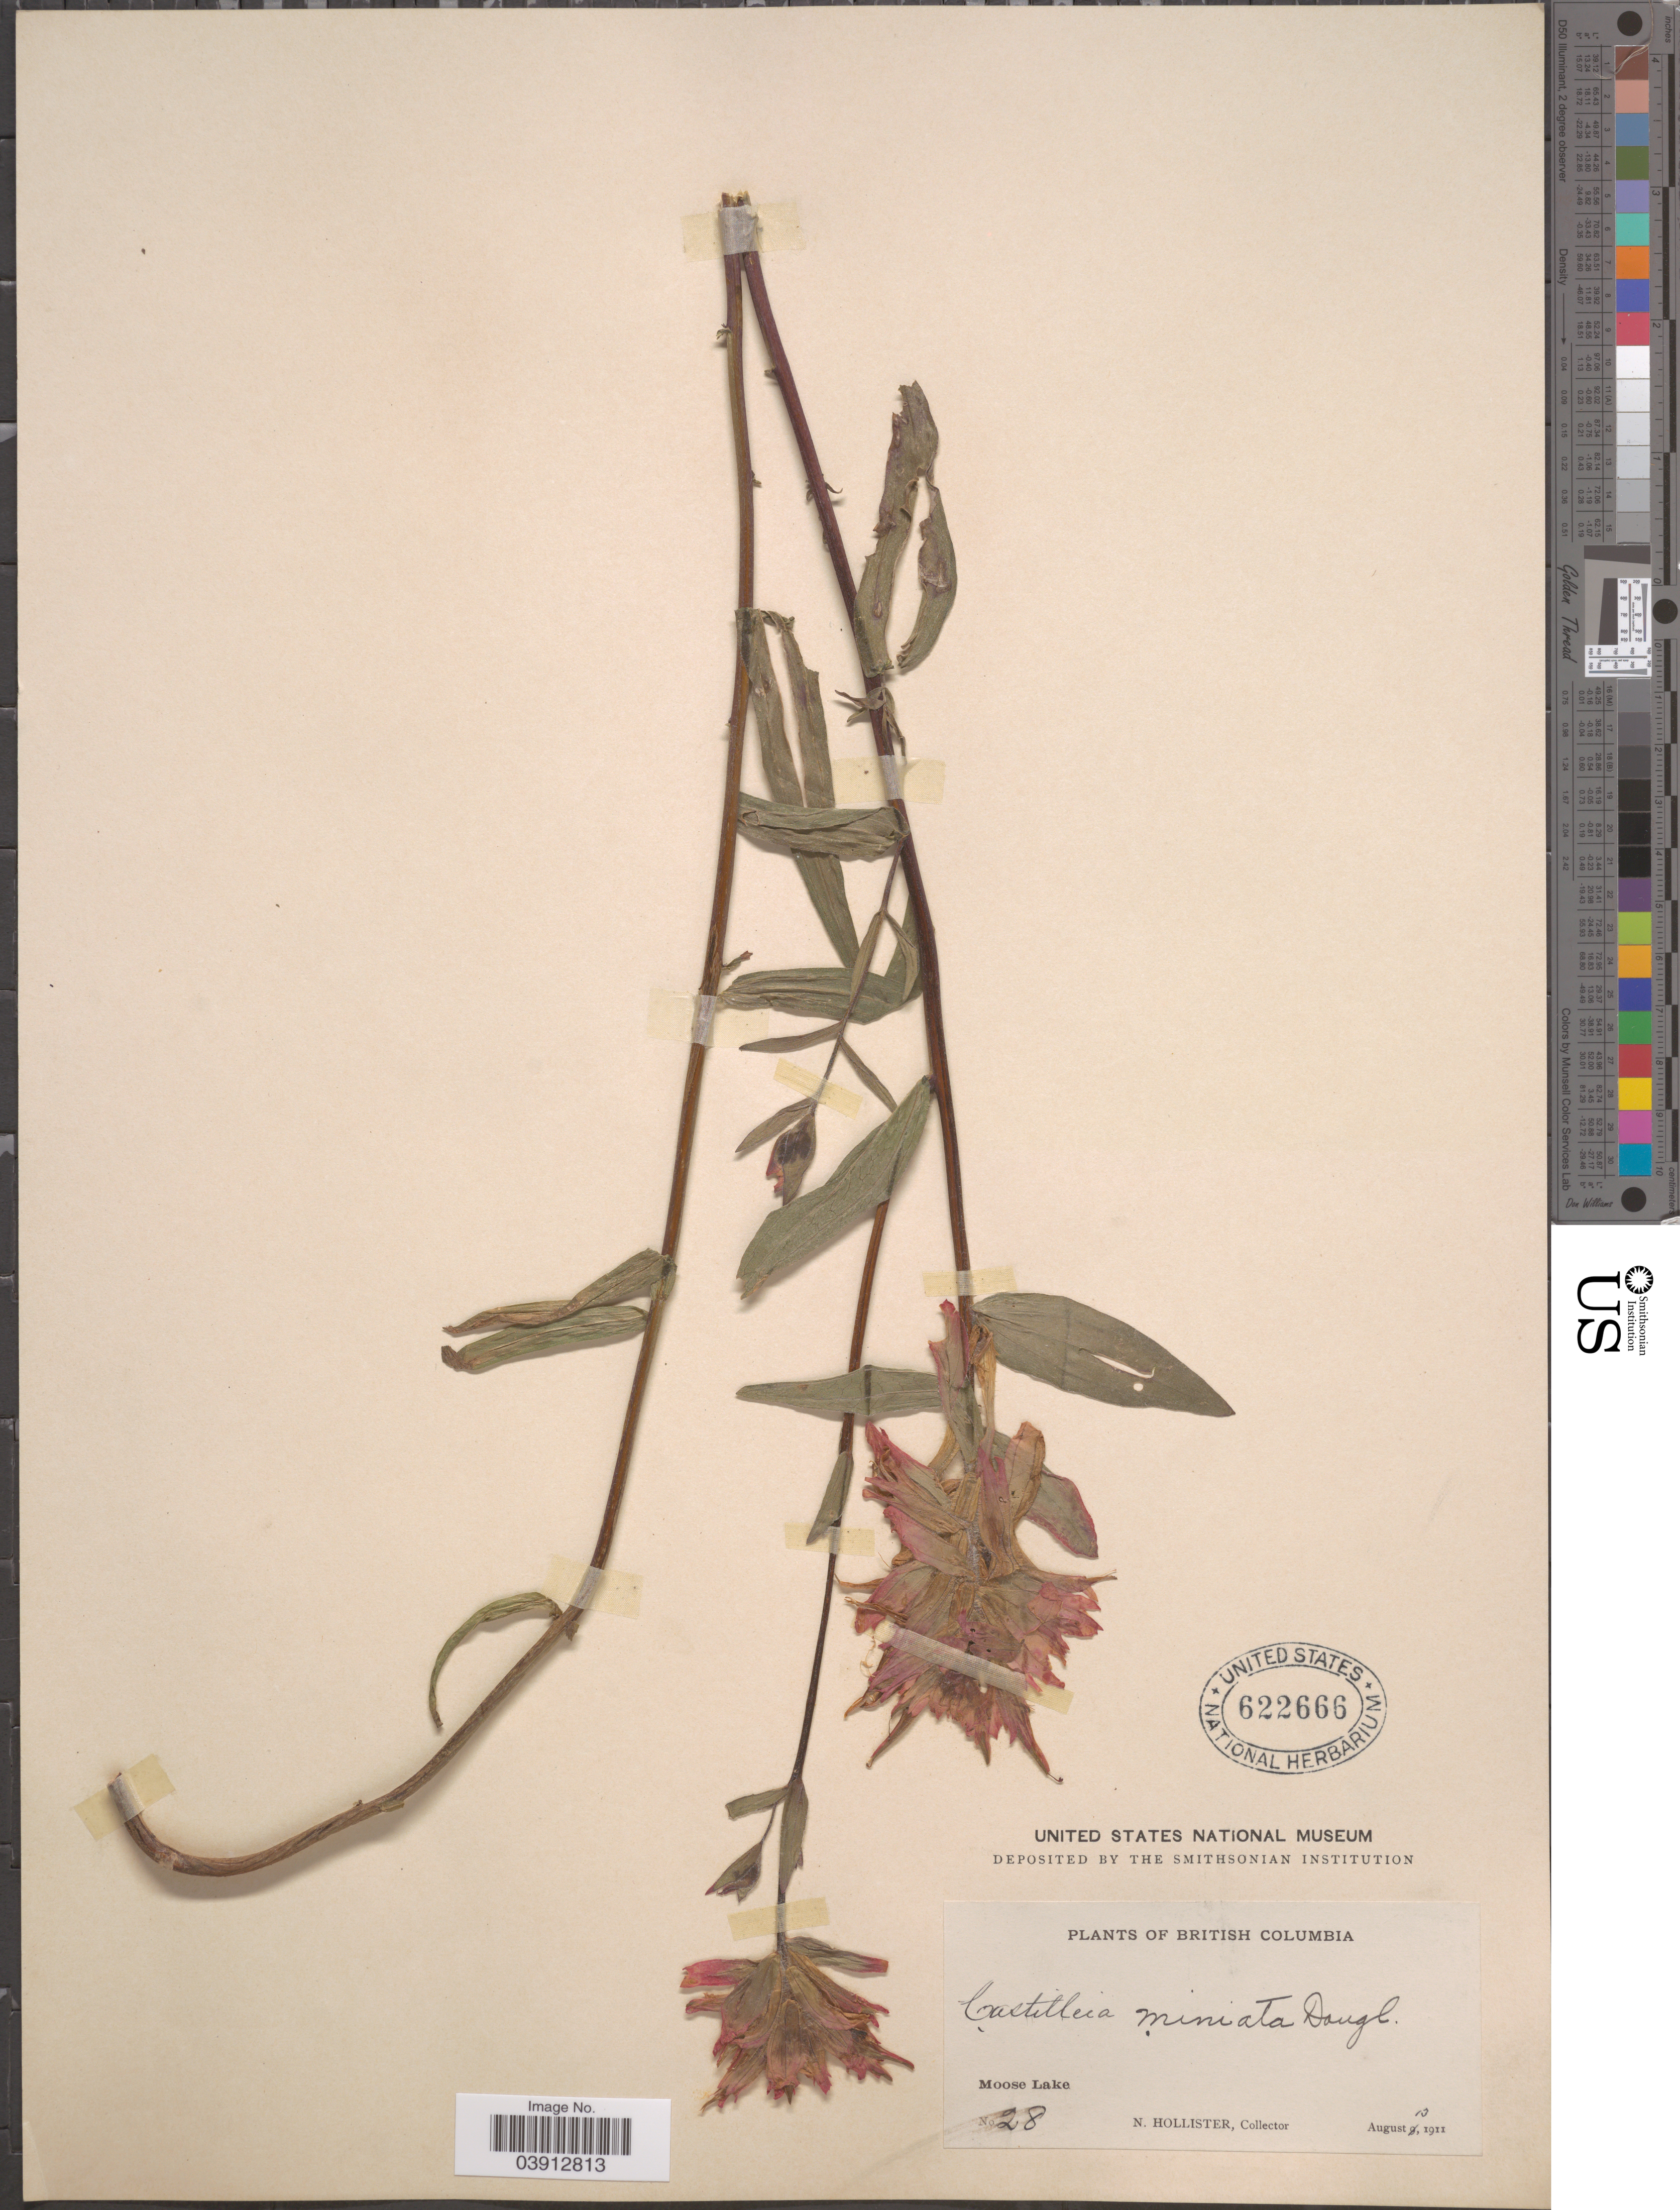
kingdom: Plantae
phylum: Tracheophyta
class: Magnoliopsida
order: Lamiales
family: Orobanchaceae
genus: Castilleja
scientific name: Castilleja miniata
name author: Douglas ex Hook.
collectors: N. Hollister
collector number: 28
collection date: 1911-08-10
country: Canada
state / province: British Columbia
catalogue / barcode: US 622666